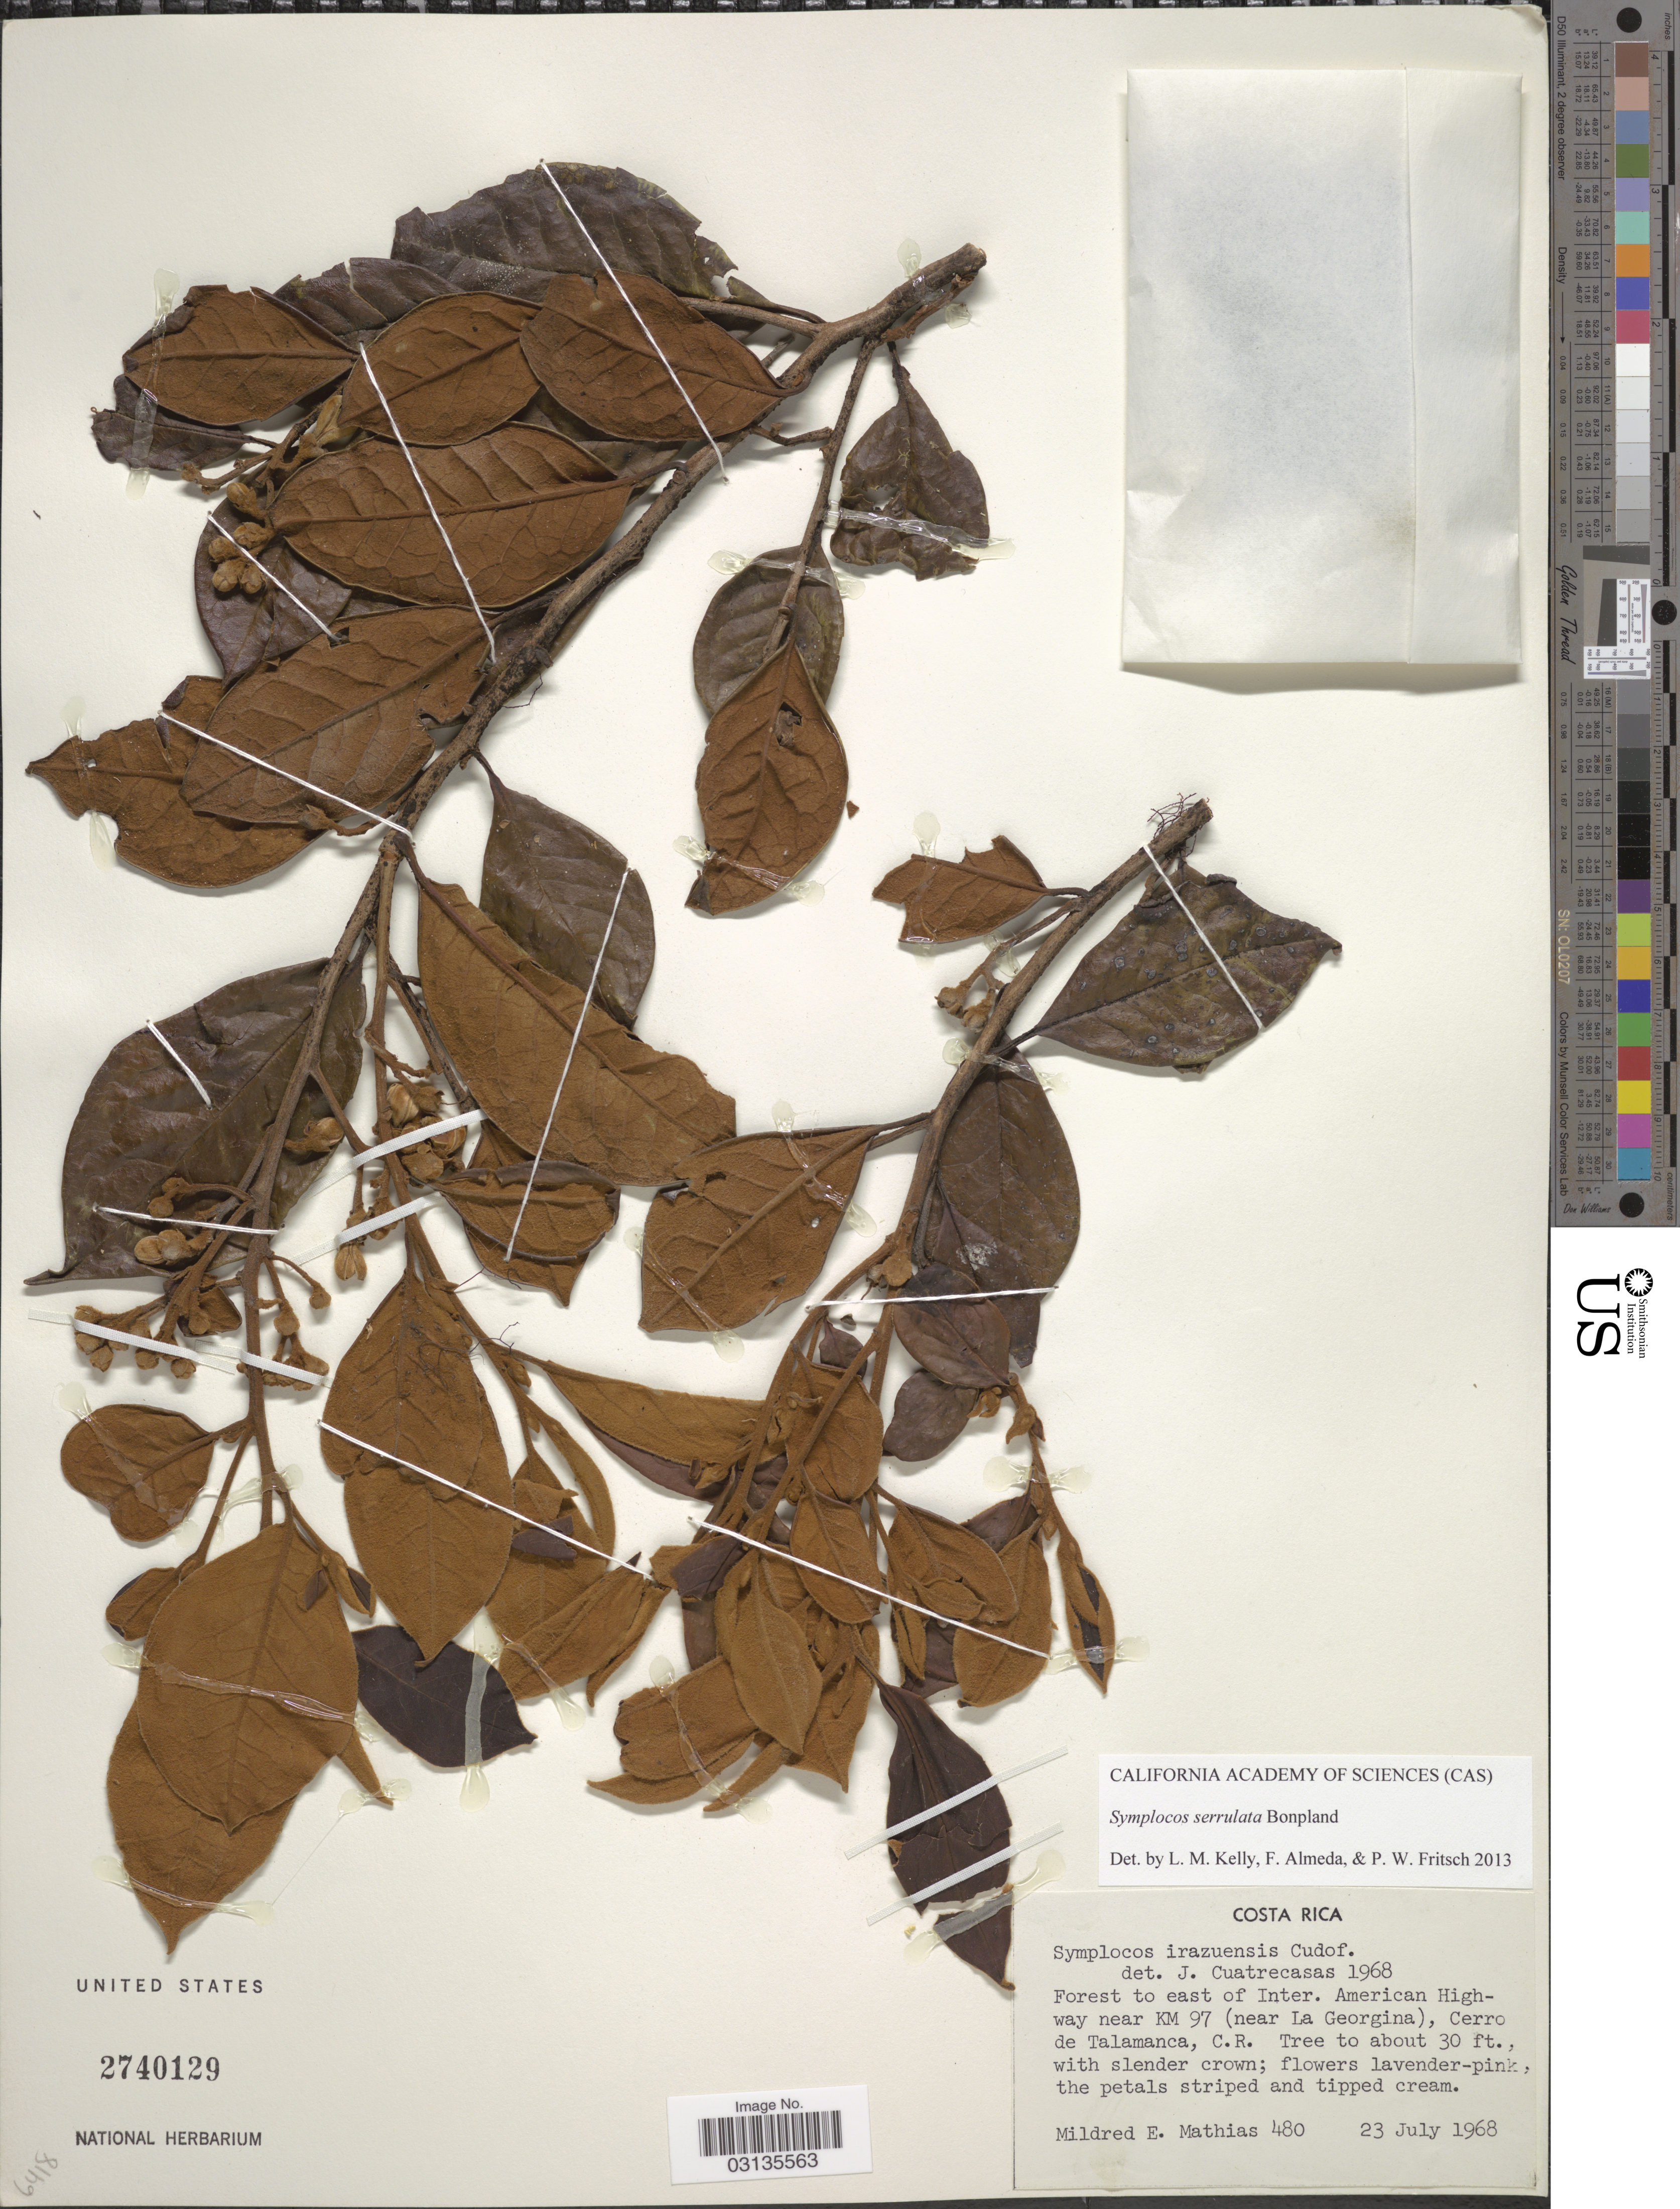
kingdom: Plantae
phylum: Tracheophyta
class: Magnoliopsida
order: Ericales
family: Symplocaceae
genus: Symplocos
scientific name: Symplocos serrulata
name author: Bonpl.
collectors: M. E. Mathias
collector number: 480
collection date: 1968-07-23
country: Costa Rica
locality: Forest to east of Inter. American Highway near Km 97 (near La Georgina), Cerro de Talamanca, C. R.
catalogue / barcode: US 2740129